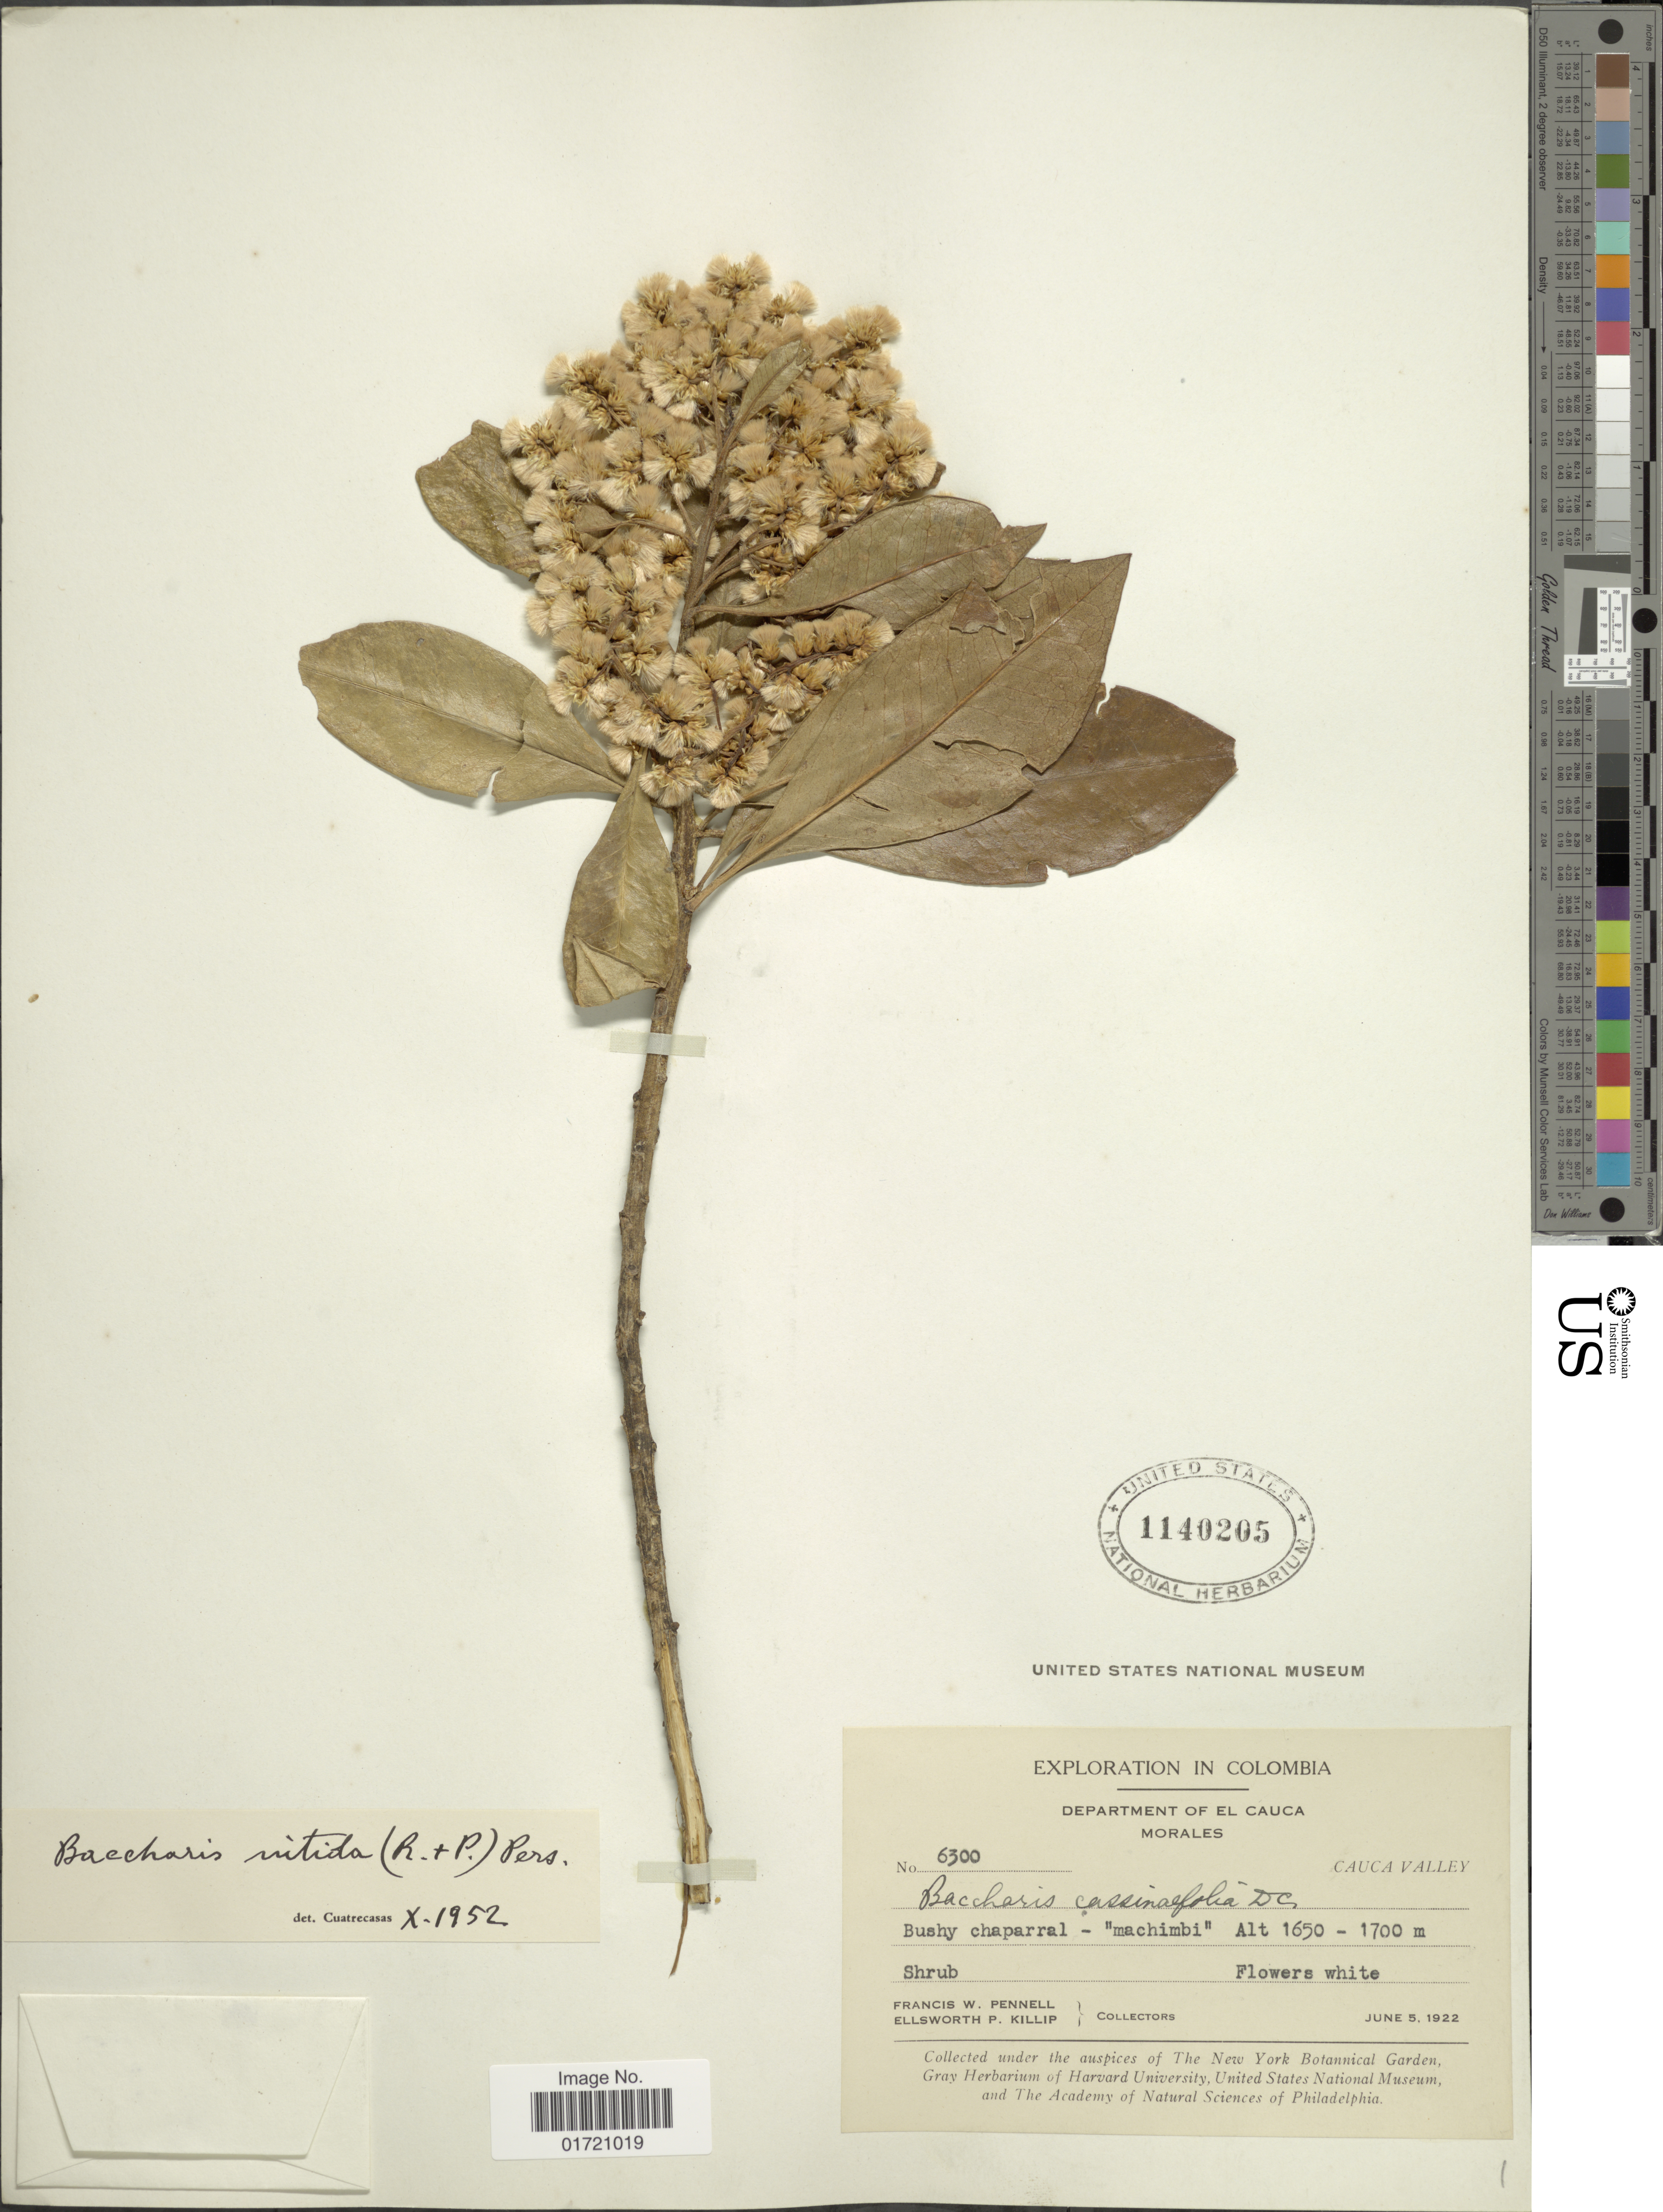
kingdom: Plantae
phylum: Tracheophyta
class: Magnoliopsida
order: Asterales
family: Asteraceae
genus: Baccharis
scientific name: Baccharis nitida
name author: (Ruiz & Pav.) Pers.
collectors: F. W. Pennell & E. P. Killip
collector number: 6300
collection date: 1922-06-05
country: Colombia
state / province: Cauca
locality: Department of El Cauca. Morales. Bushy chaparral - "machimbi"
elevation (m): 1650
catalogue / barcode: US 1140205